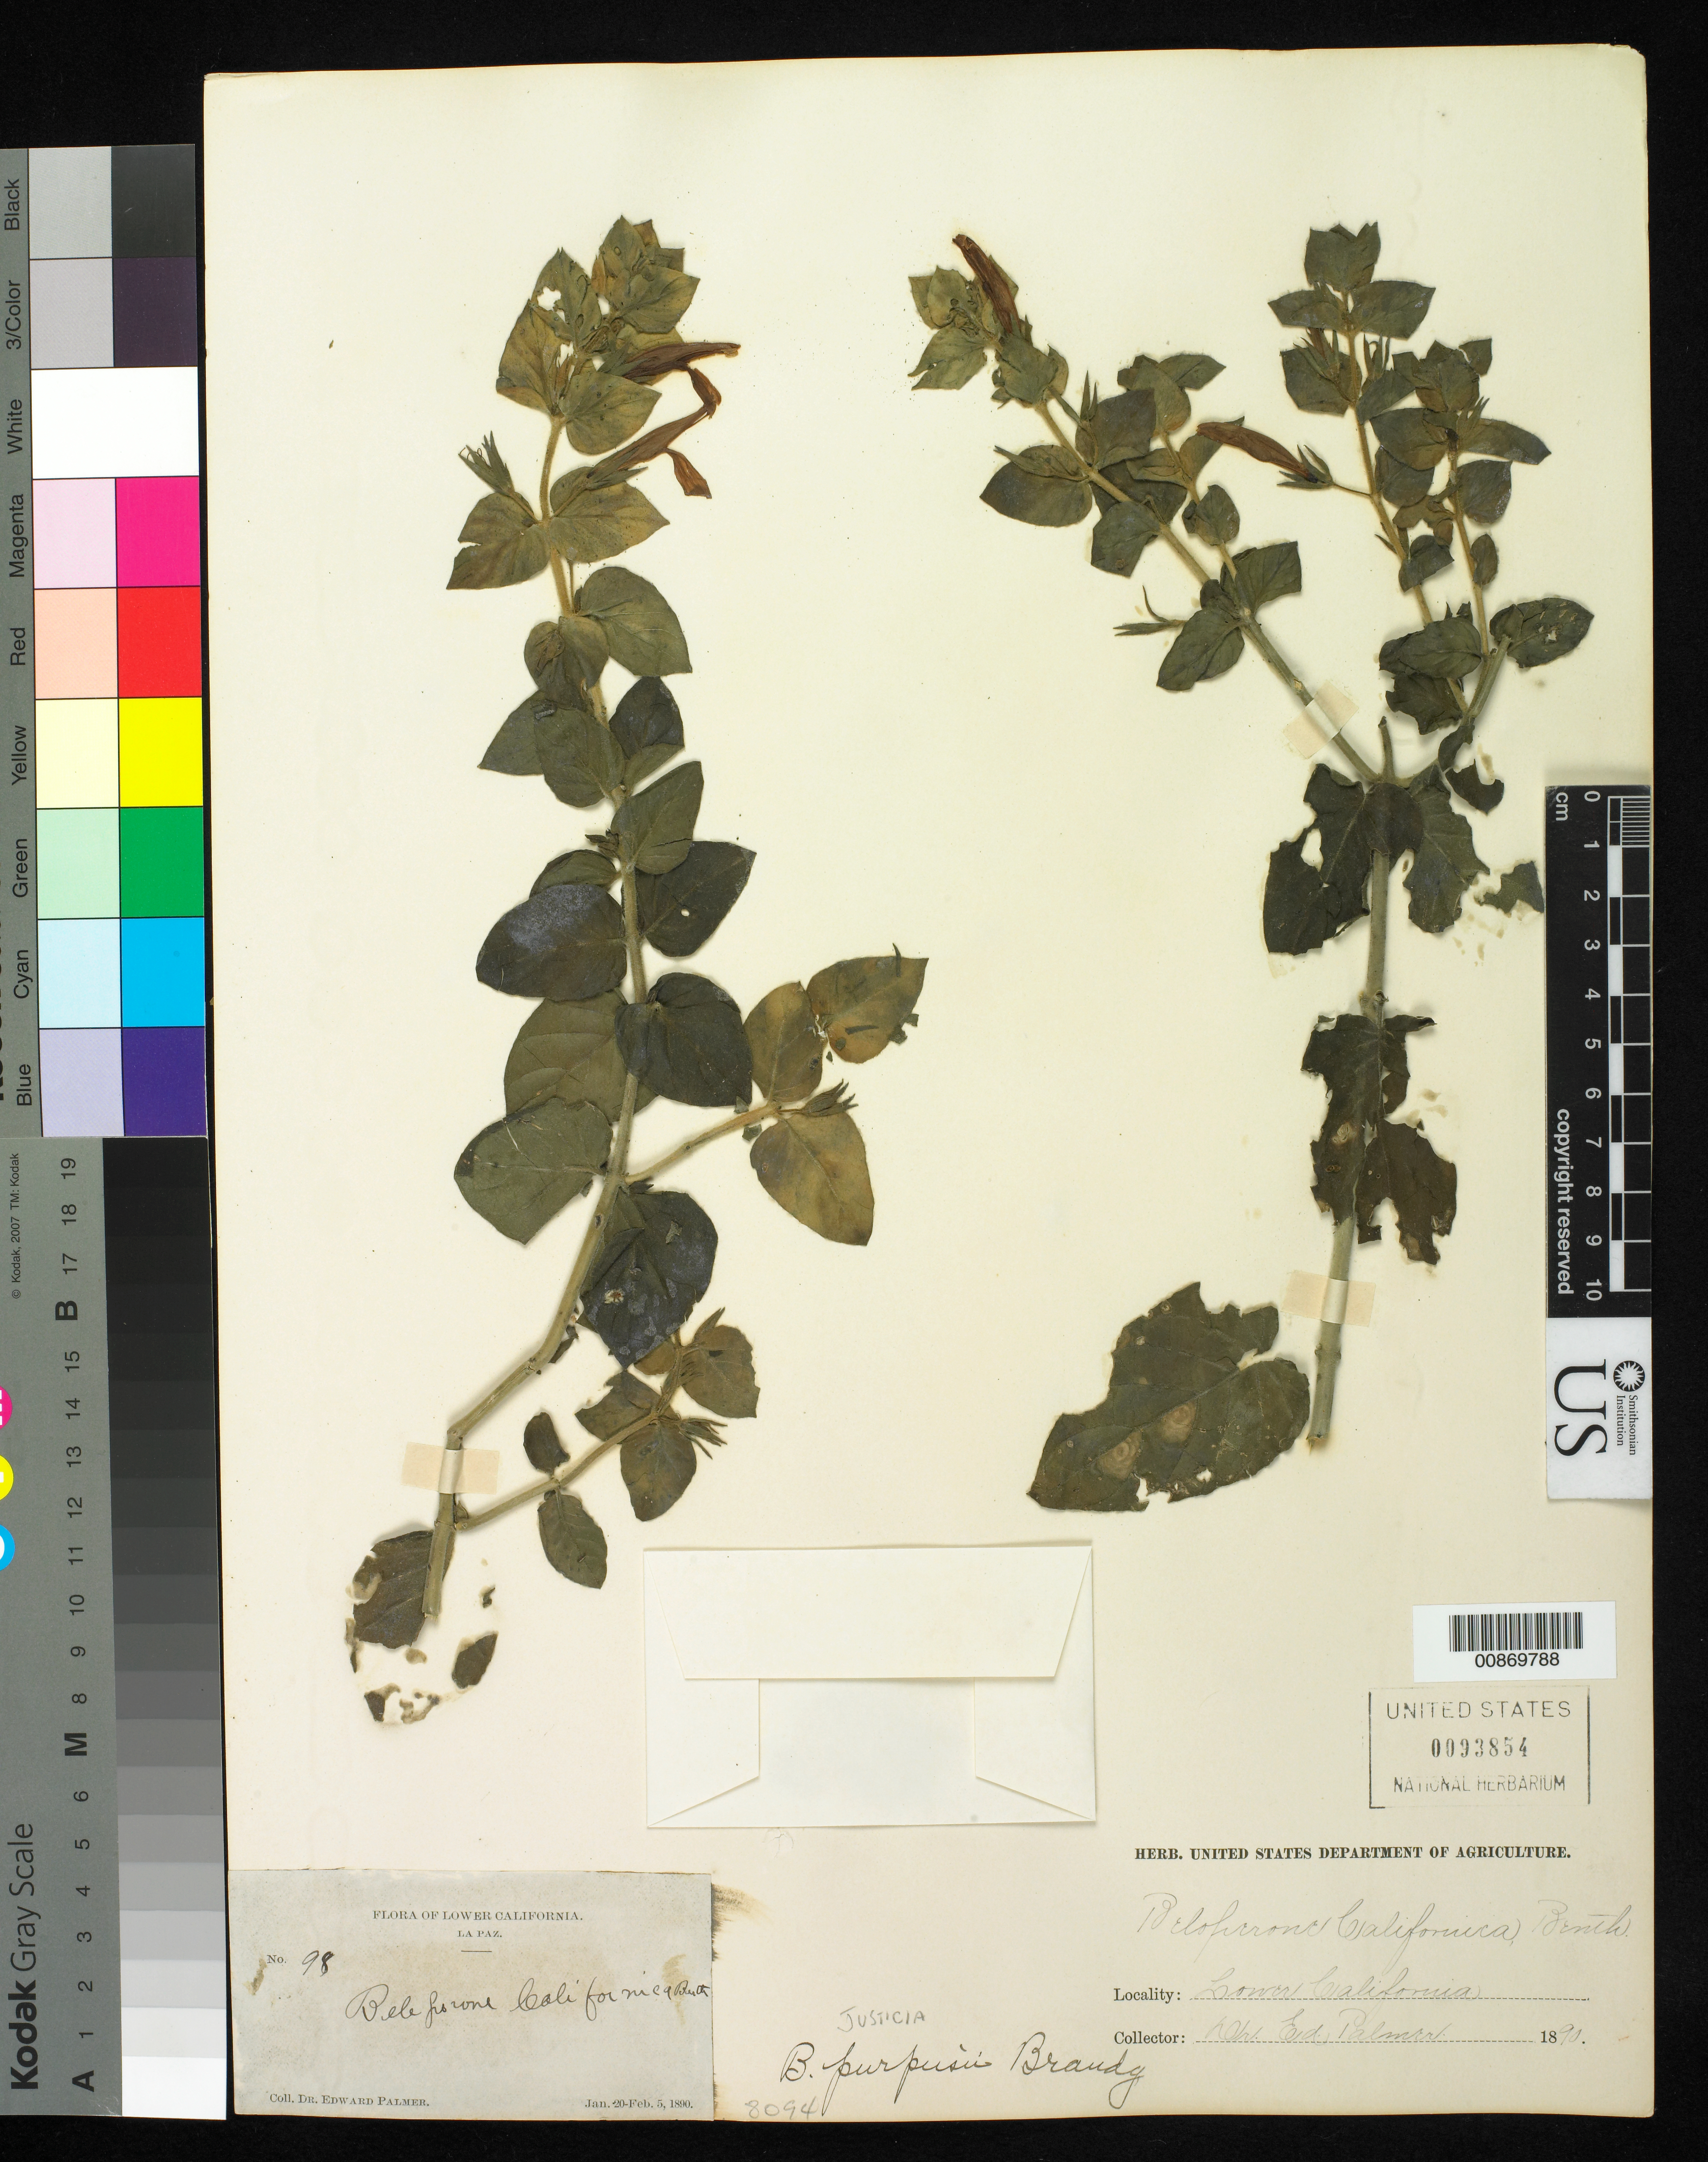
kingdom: Plantae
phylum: Tracheophyta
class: Magnoliopsida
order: Lamiales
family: Acanthaceae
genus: Justicia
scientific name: Justicia purpusii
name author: (Brandegee) D.N. Gibson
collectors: E. Palmer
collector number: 98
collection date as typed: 20 Jan 1890 to 05 Feb 1890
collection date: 1890-01-20/1890-02-05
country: Mexico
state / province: Baja California Sur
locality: La Paz, Baja California Sur.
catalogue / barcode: US 93854